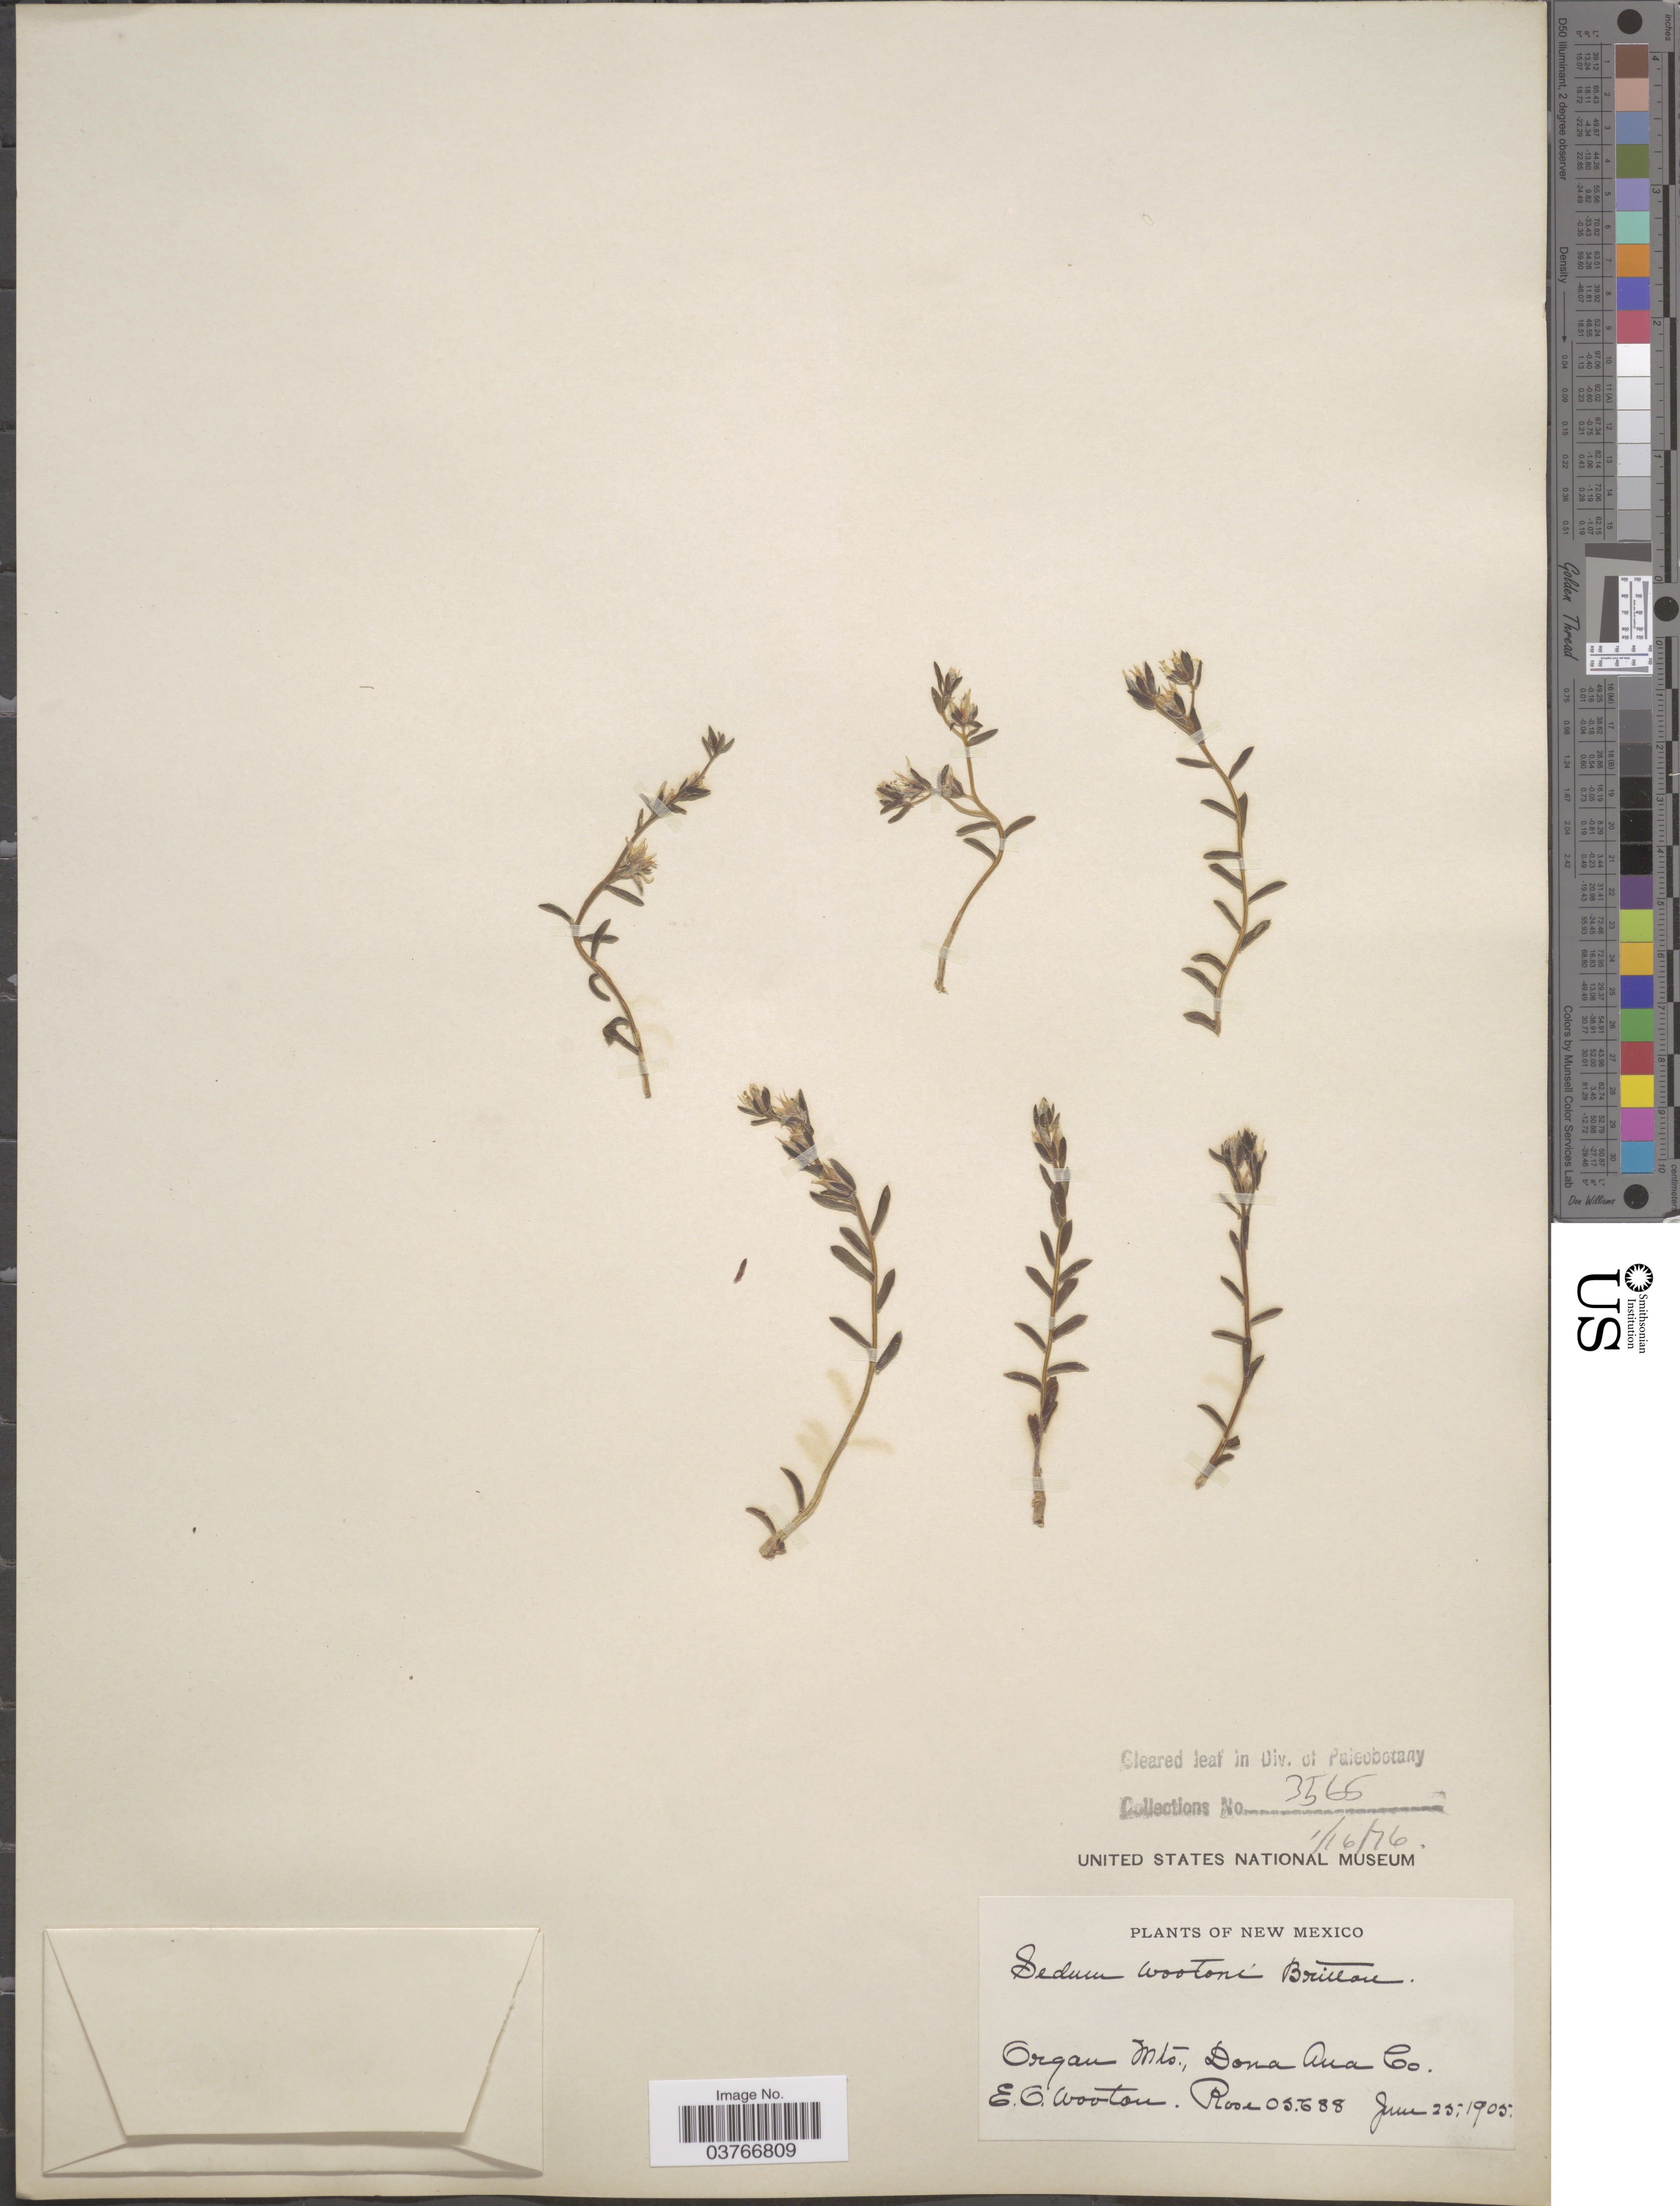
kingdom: Plantae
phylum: Tracheophyta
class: Magnoliopsida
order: Saxifragales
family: Crassulaceae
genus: Sedum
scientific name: Sedum wootonii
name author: Britton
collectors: E. O. Wooton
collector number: Rose 05688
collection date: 1905-06-25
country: United States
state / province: New Mexico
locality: Organ Mts., Dona Ana Co.